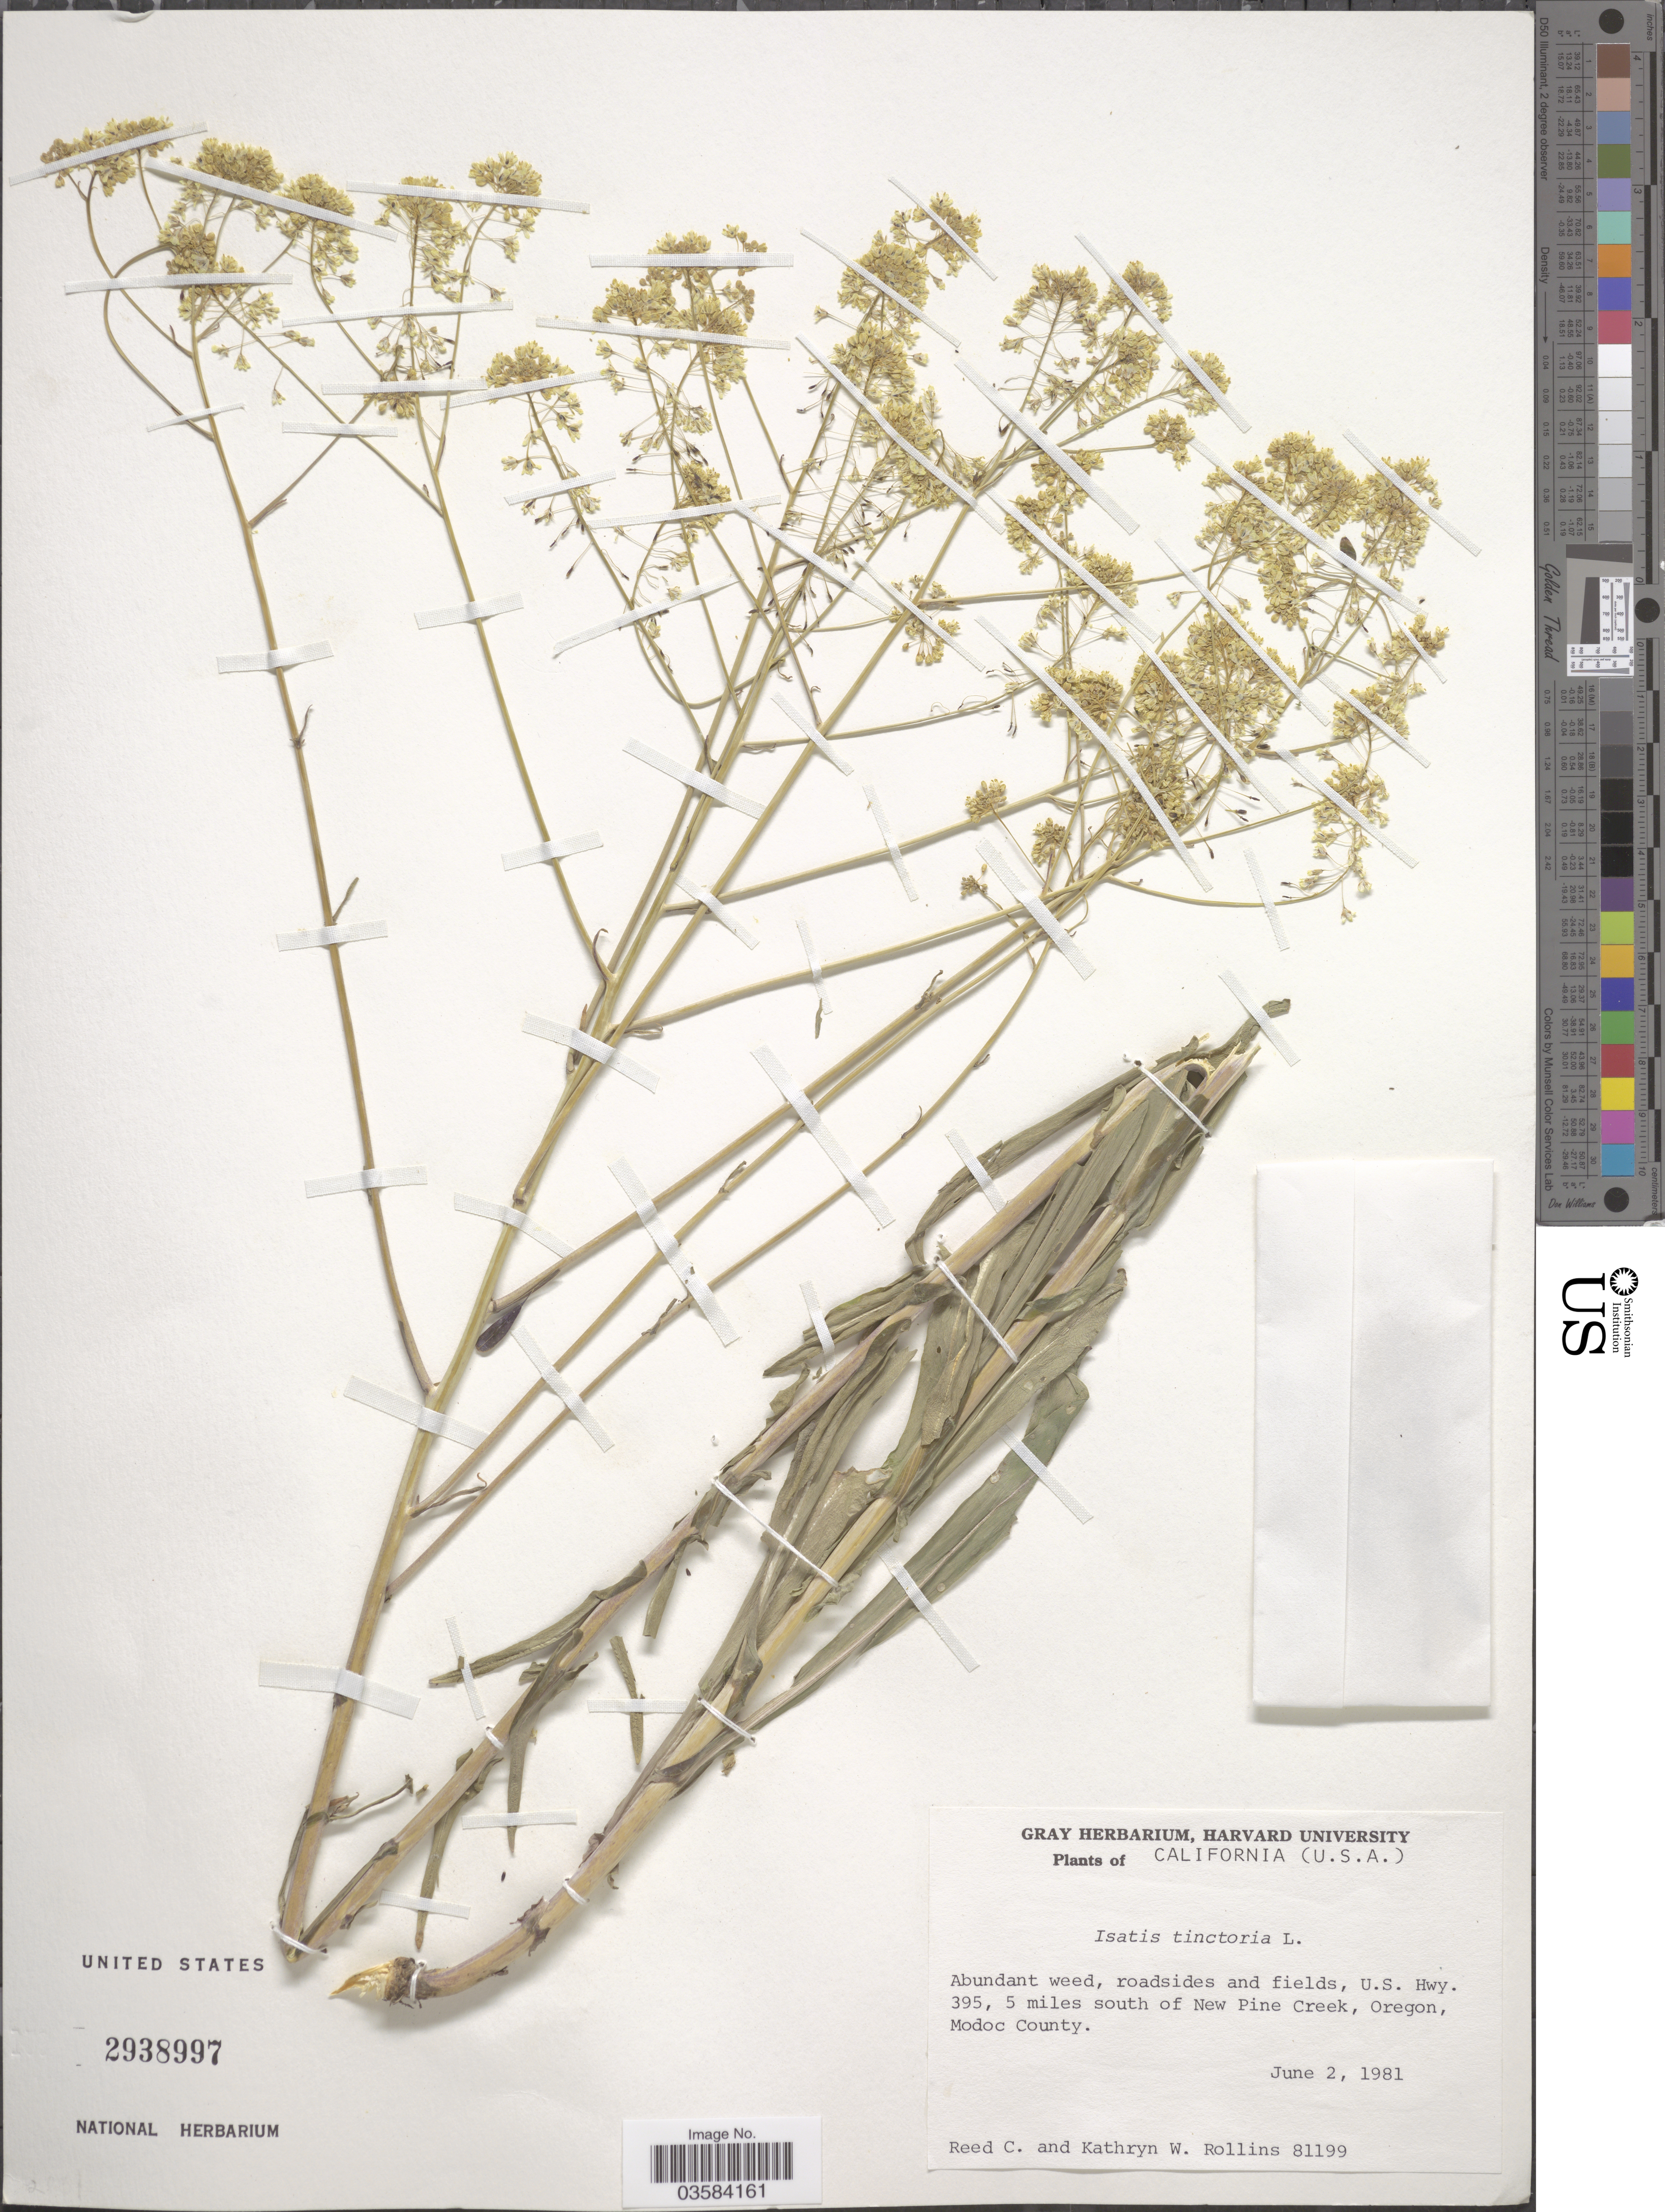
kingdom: Plantae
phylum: Tracheophyta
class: Magnoliopsida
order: Brassicales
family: Brassicaceae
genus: Isatis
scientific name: Isatis tinctoria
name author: L.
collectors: R. C. Rollins & K. W. Rollins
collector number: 81199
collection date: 1981-06-02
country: United States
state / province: California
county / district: Modoc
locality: U. S. Hwy. 395, 5 miles south of New Pine Creek, Oregon, Modoc County.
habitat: abundant weed, roadsides and fields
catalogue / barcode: US 2938997